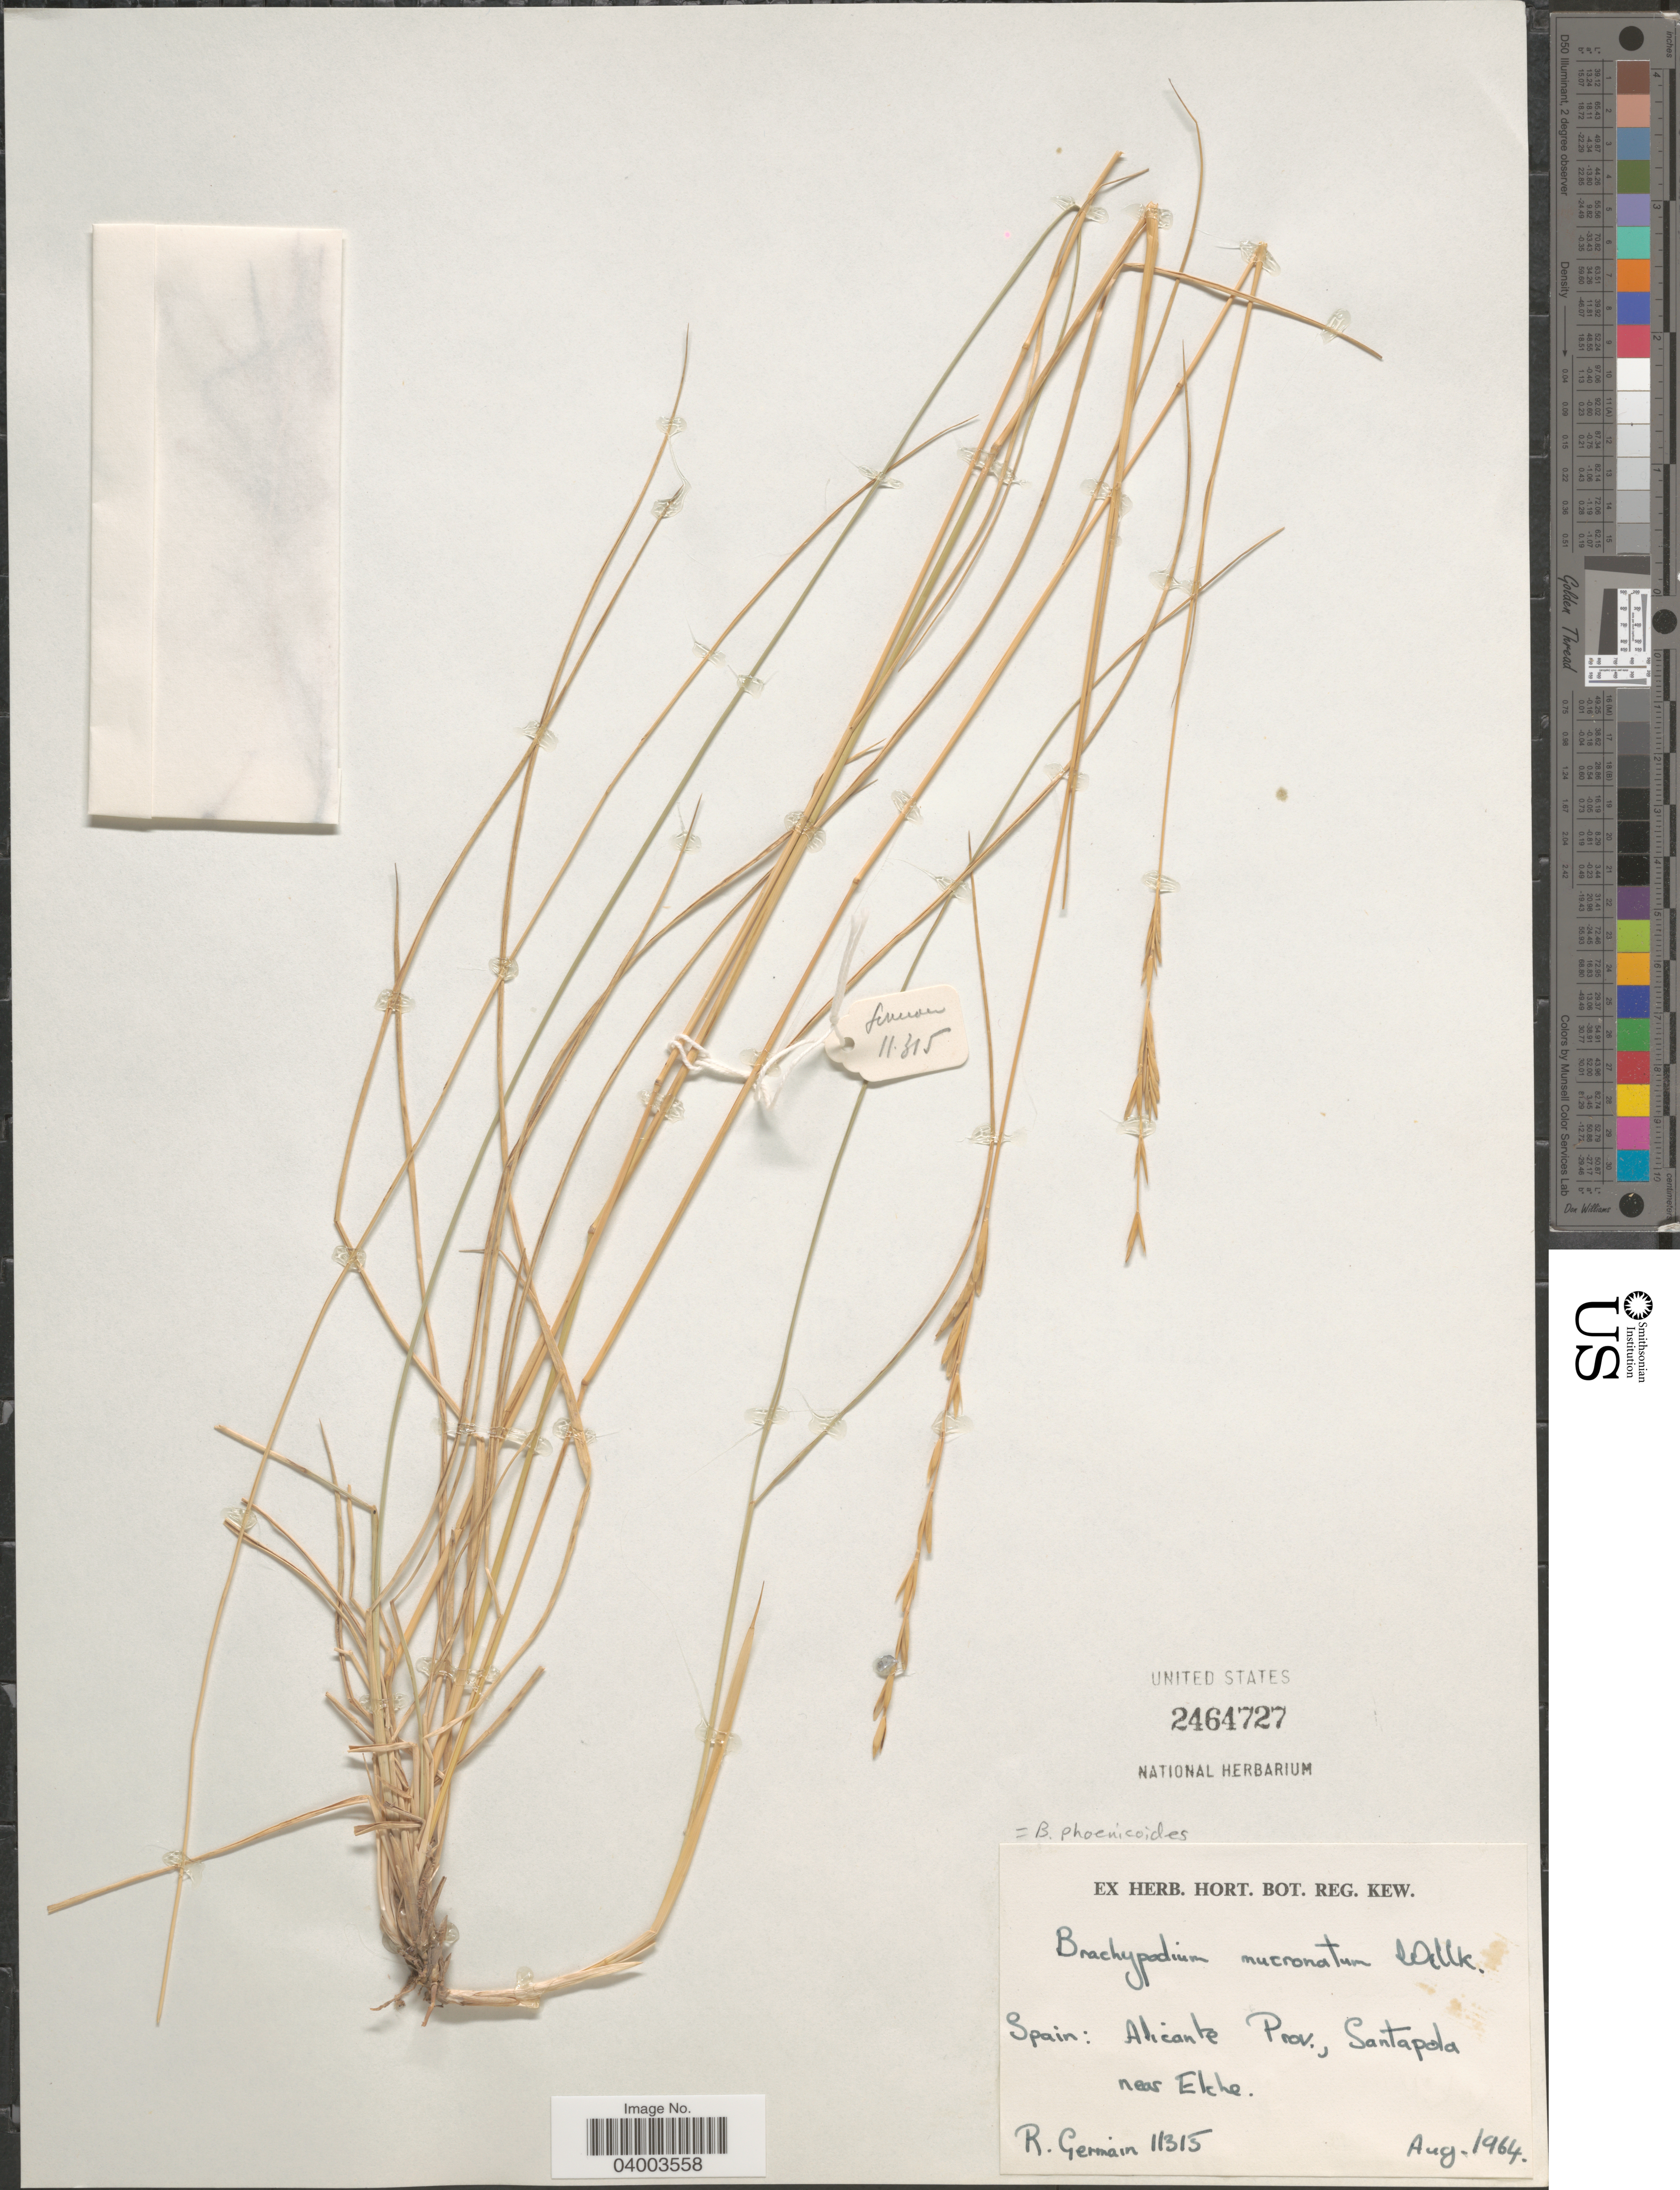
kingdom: Plantae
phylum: Tracheophyta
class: Liliopsida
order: Poales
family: Poaceae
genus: Brachypodium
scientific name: Brachypodium phoenicoides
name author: (L.) Roem. & Schult.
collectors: R. Germain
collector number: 11315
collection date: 1964-08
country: Spain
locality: Alicante Prov., Santapola near Ekhe.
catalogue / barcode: US 2464727